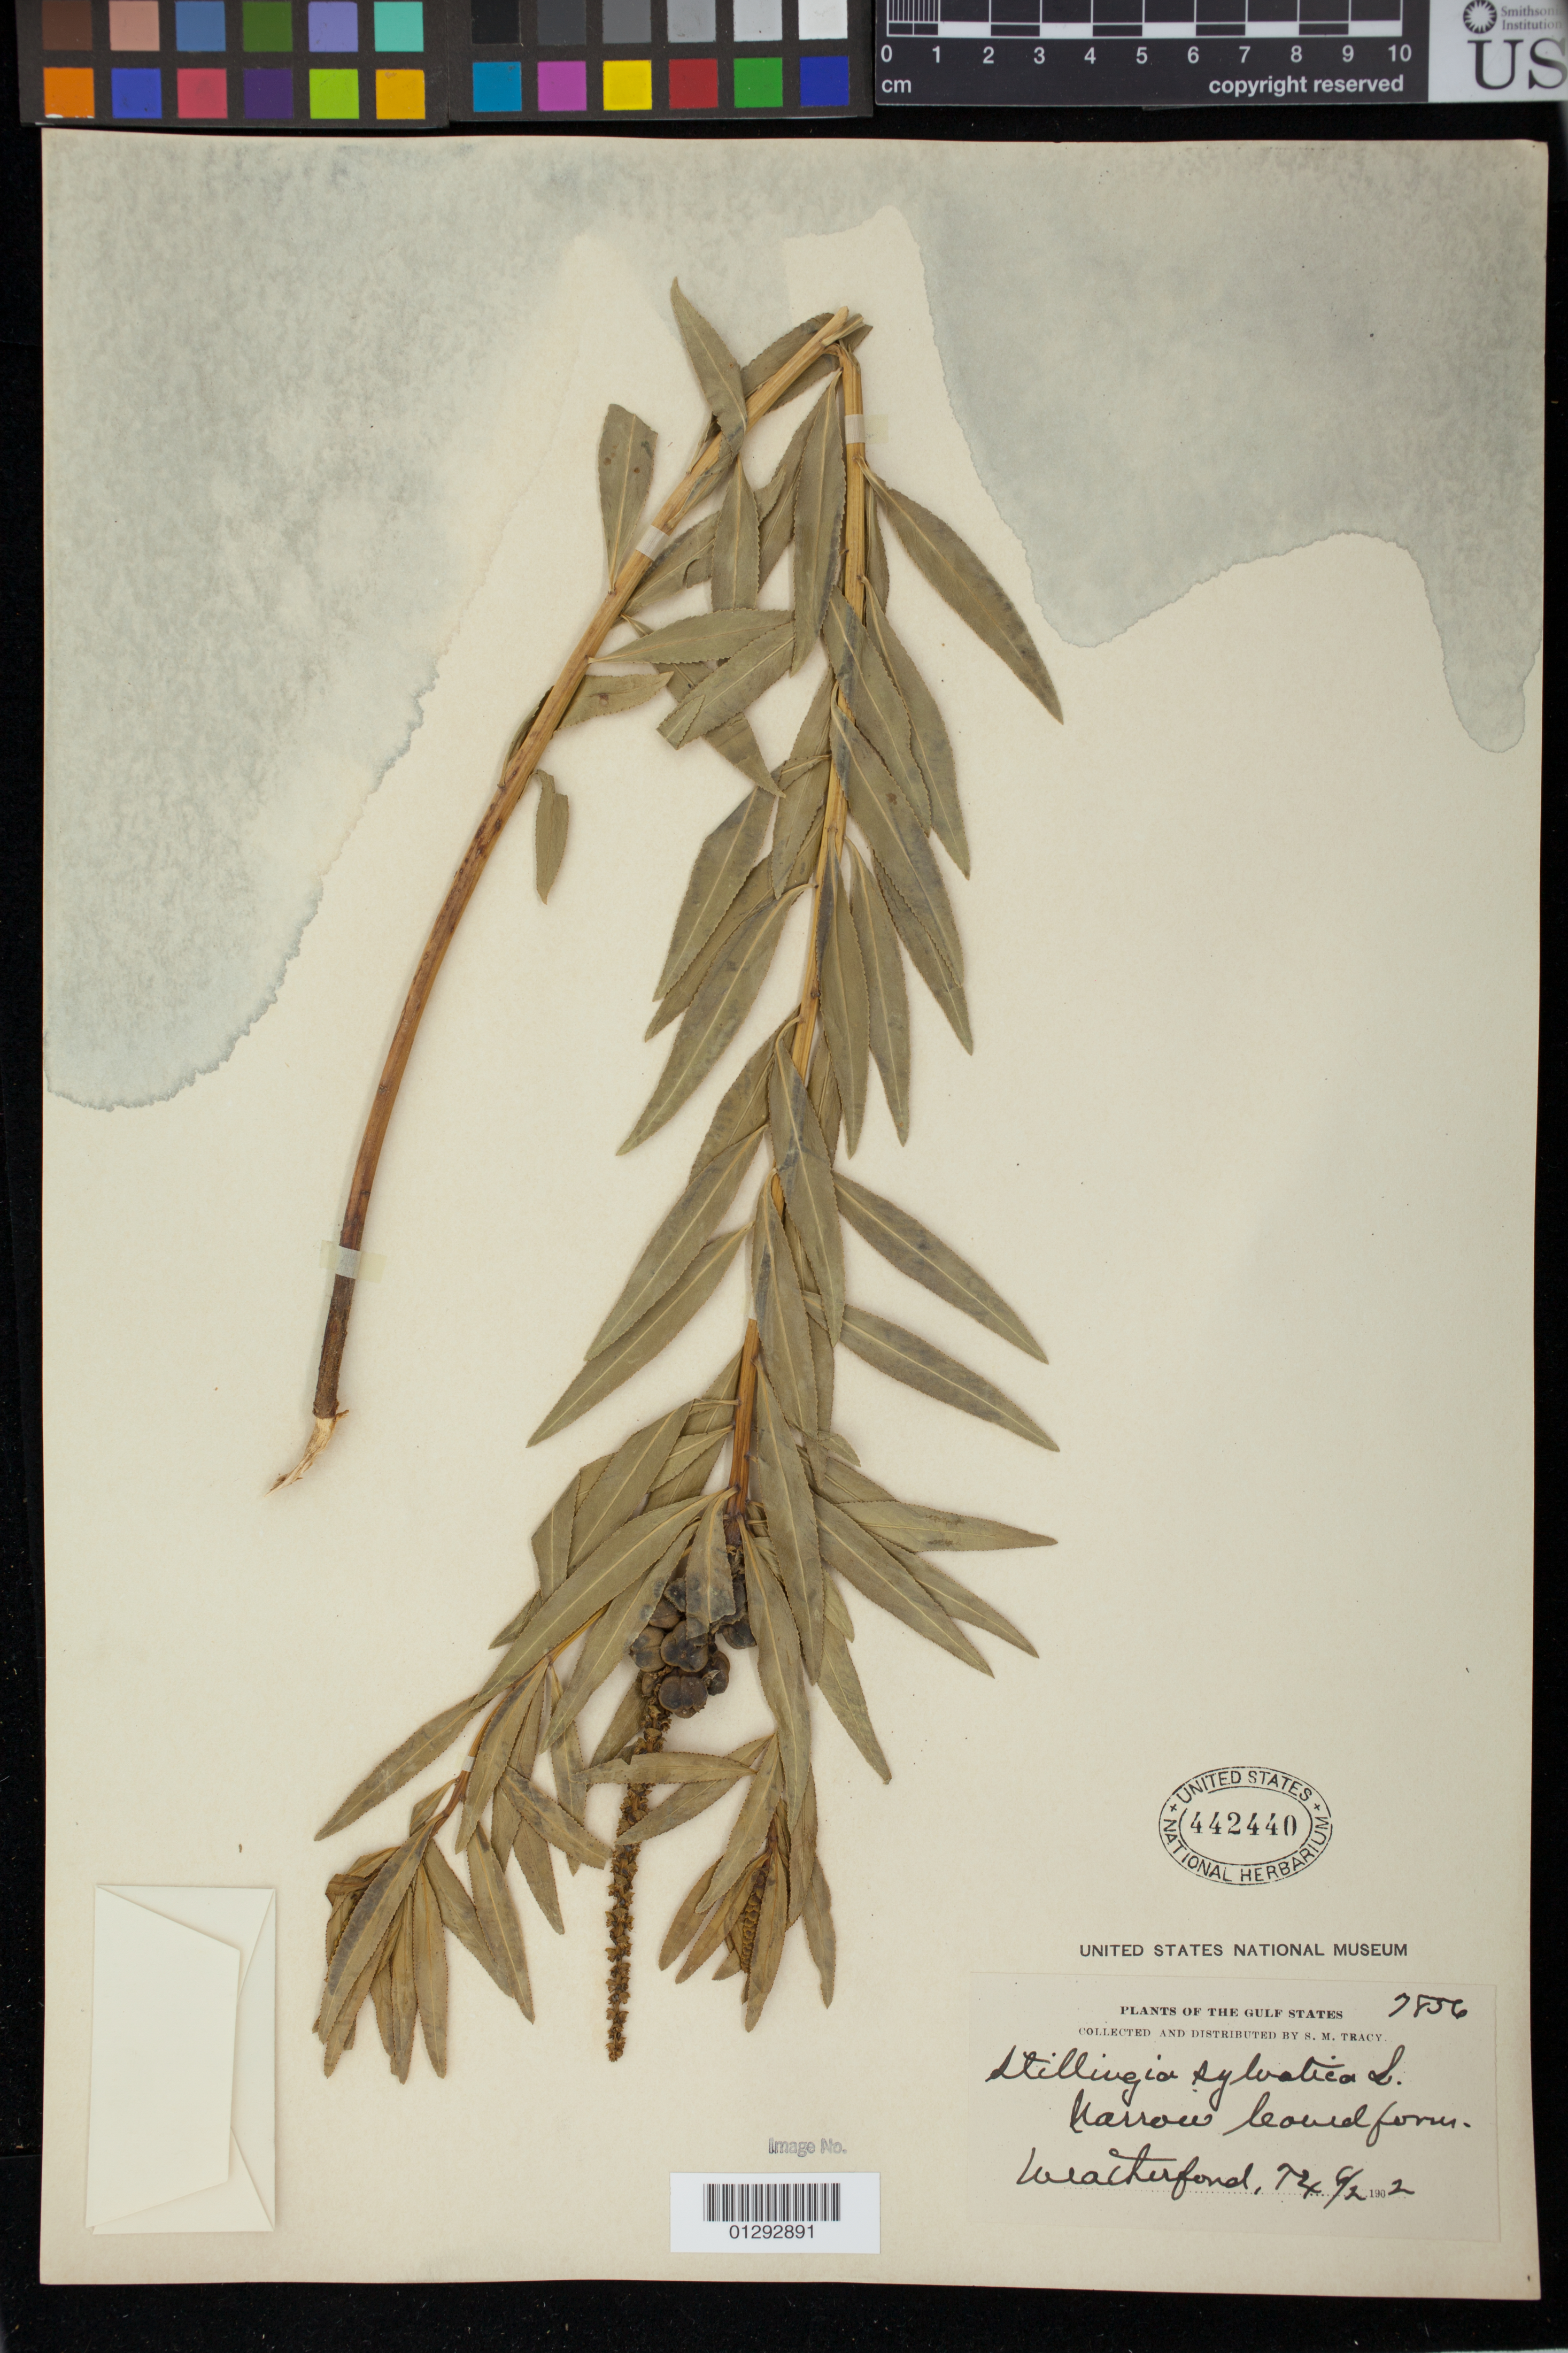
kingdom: Plantae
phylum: Tracheophyta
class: Magnoliopsida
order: Malpighiales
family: Euphorbiaceae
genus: Stillingia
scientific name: Stillingia sylvatica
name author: L.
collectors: S. M. Tracy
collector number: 7856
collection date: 1902-06-02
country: United States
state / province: Texas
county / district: Parker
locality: Weatherford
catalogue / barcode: US 442440